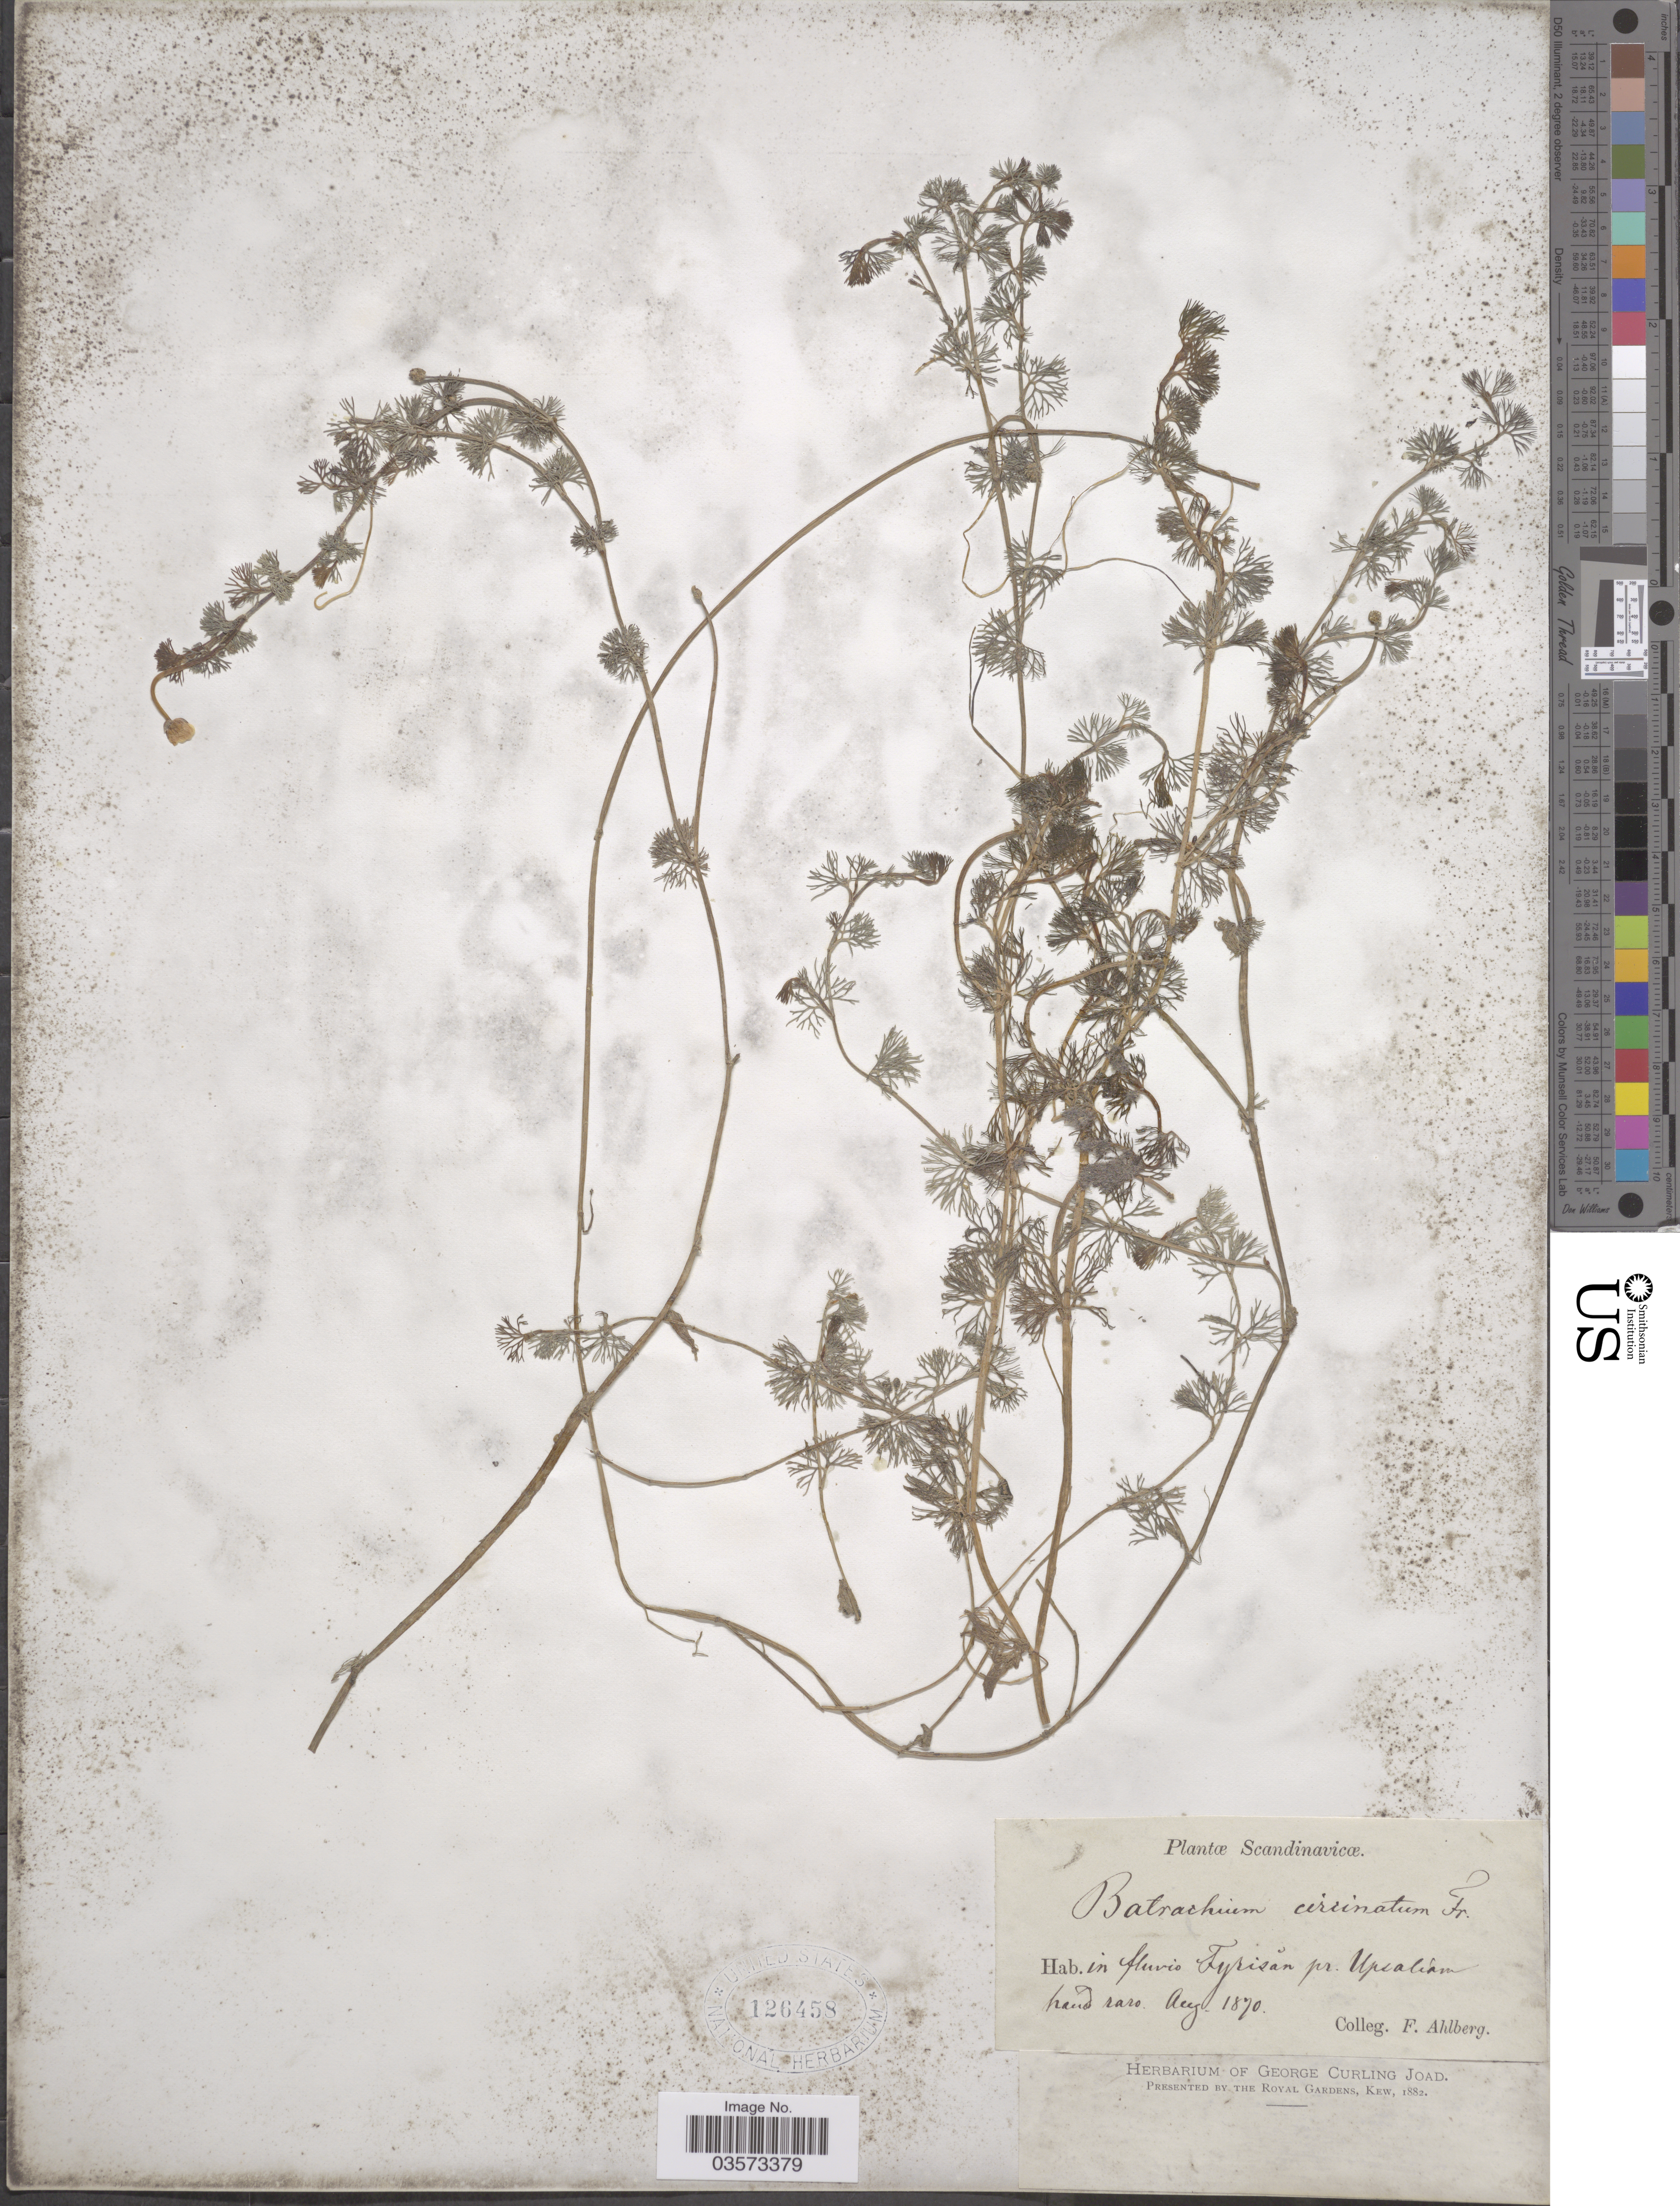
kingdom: Plantae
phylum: Tracheophyta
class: Magnoliopsida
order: Ranunculales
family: Ranunculaceae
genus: Ranunculus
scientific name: Ranunculus circinatus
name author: Sibth.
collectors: F. Ahlberg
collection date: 1870-08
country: Sweden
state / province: Uppsala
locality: Scandinavicœ. In fluvio Tyrisan pr. Upsaliam.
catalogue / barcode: US 126458